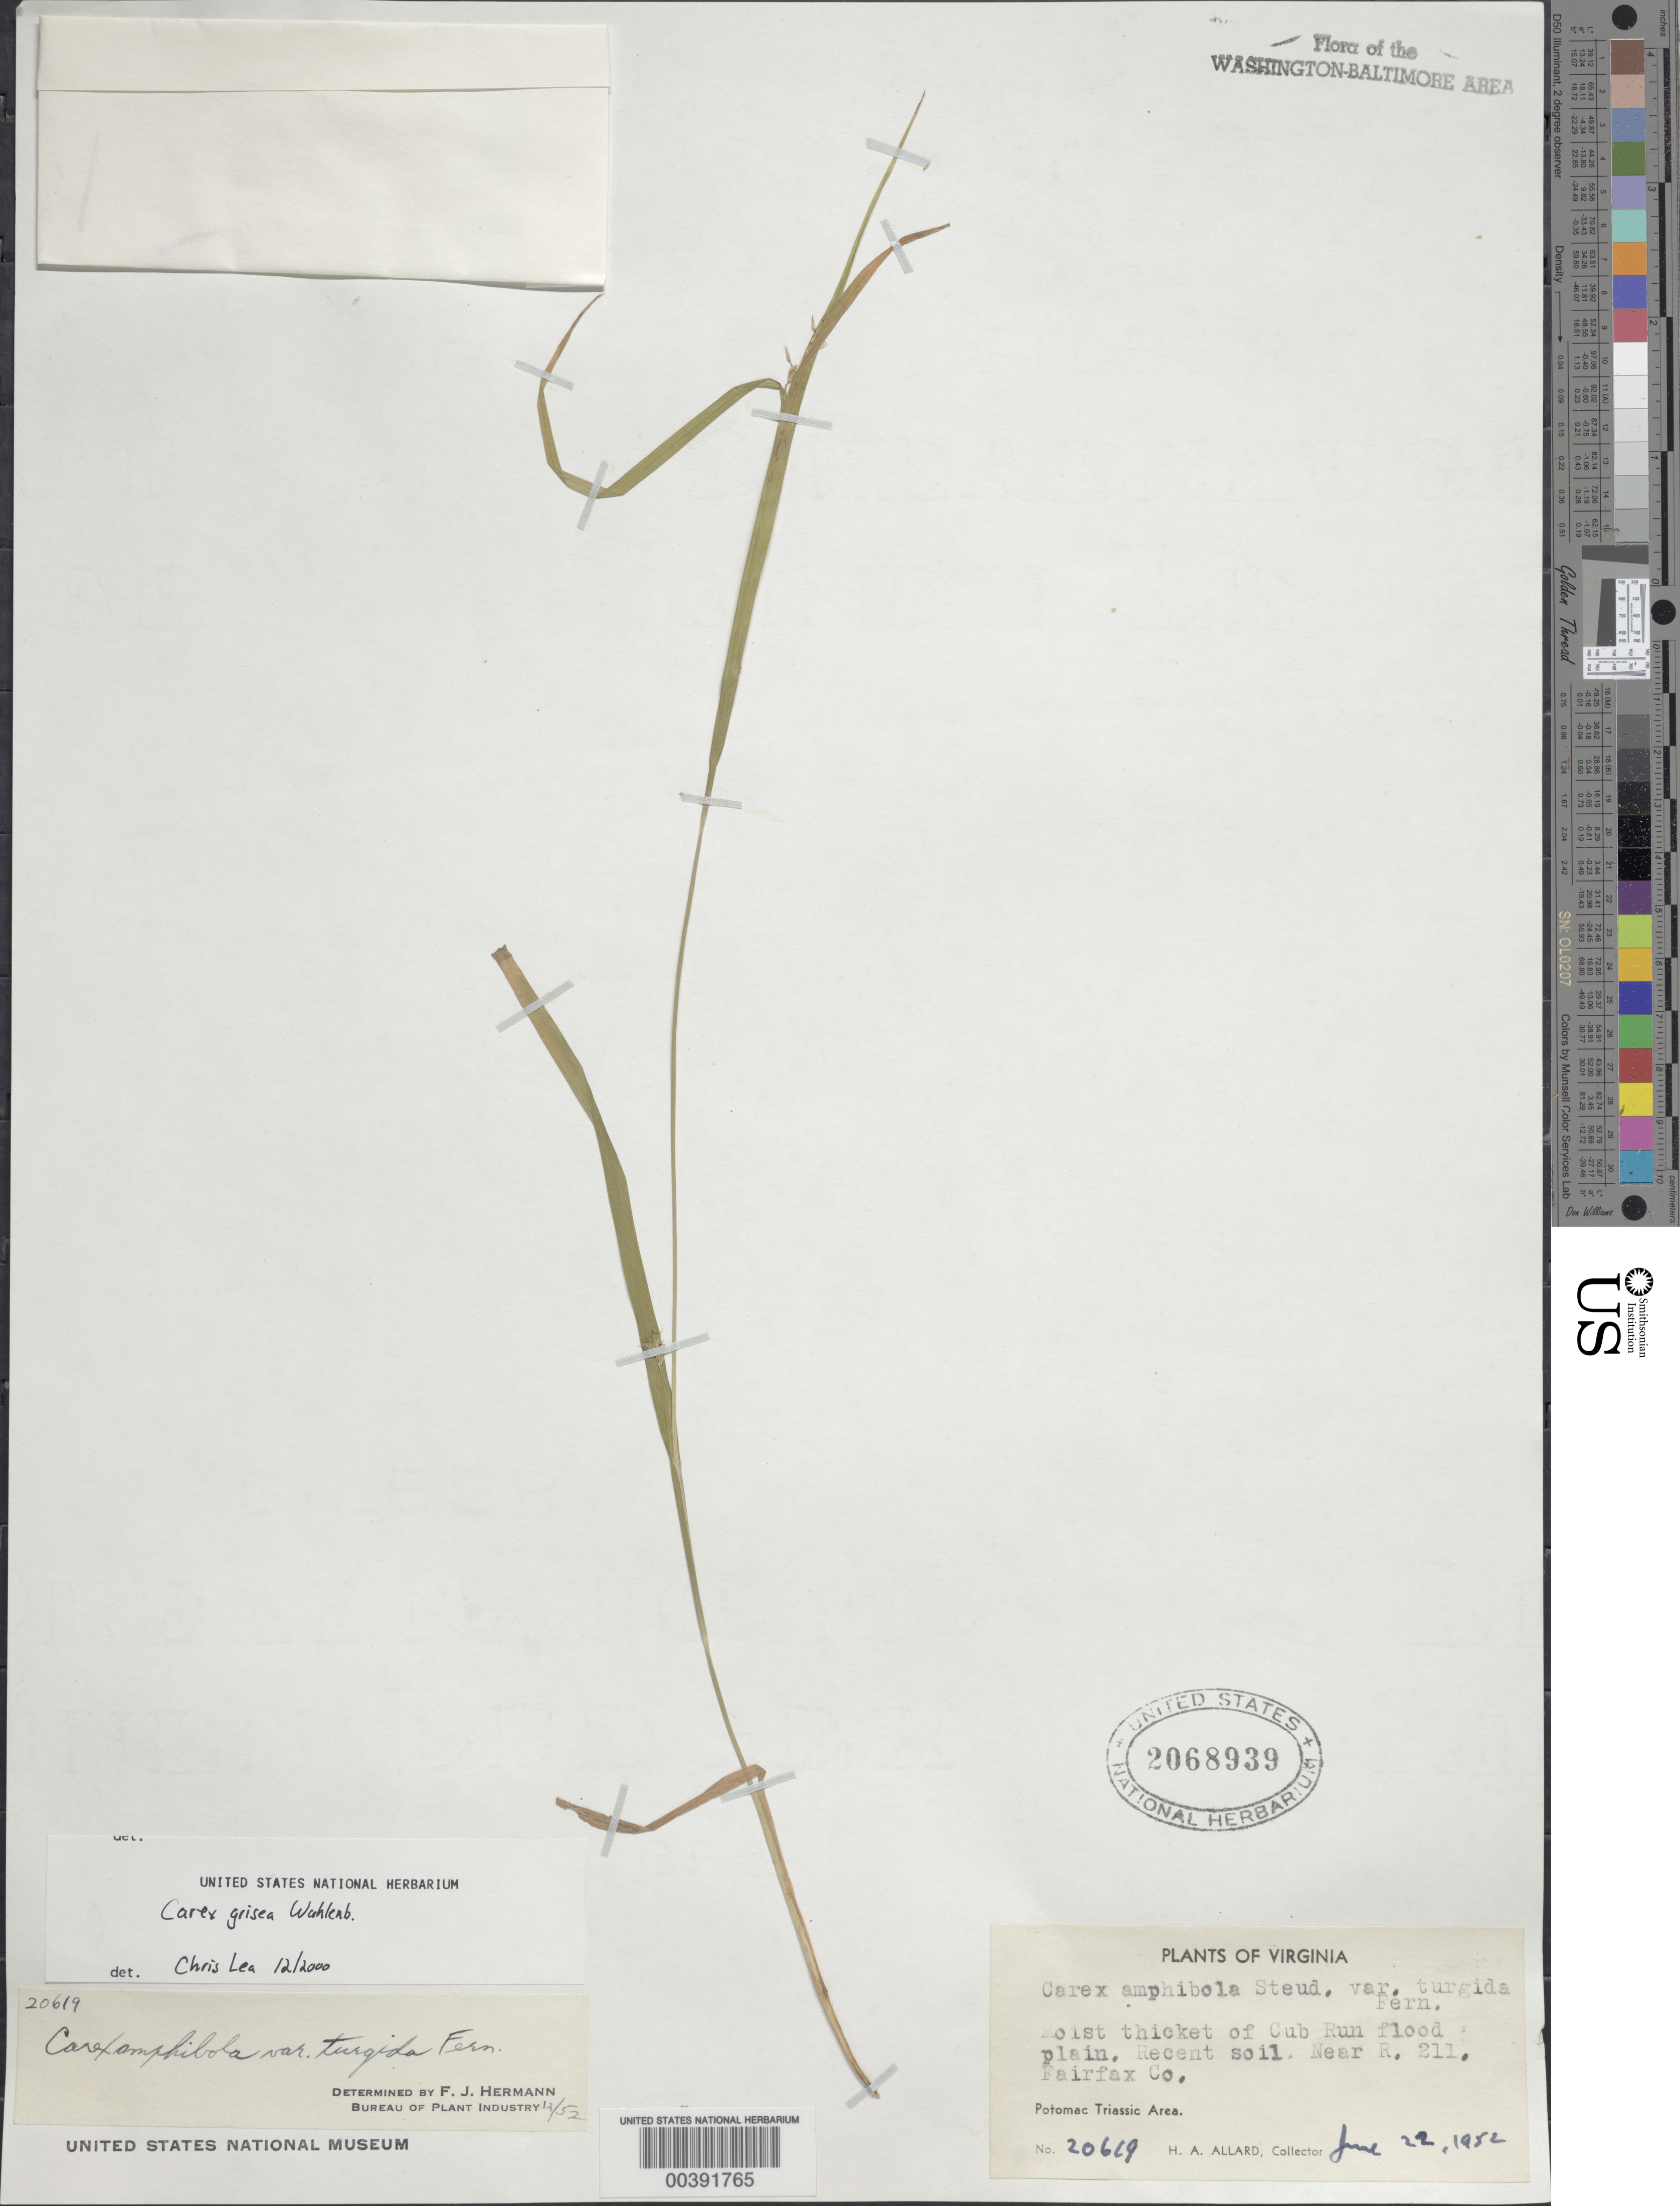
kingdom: Plantae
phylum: Tracheophyta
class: Liliopsida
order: Poales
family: Cyperaceae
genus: Carex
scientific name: Carex grisea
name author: Wahlenb.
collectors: H. A. Allard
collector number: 20619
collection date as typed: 22 Jun 1952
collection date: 1952-06-22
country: United States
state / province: Virginia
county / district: Fairfax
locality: Cub Run near Route 211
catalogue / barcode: US 2068939